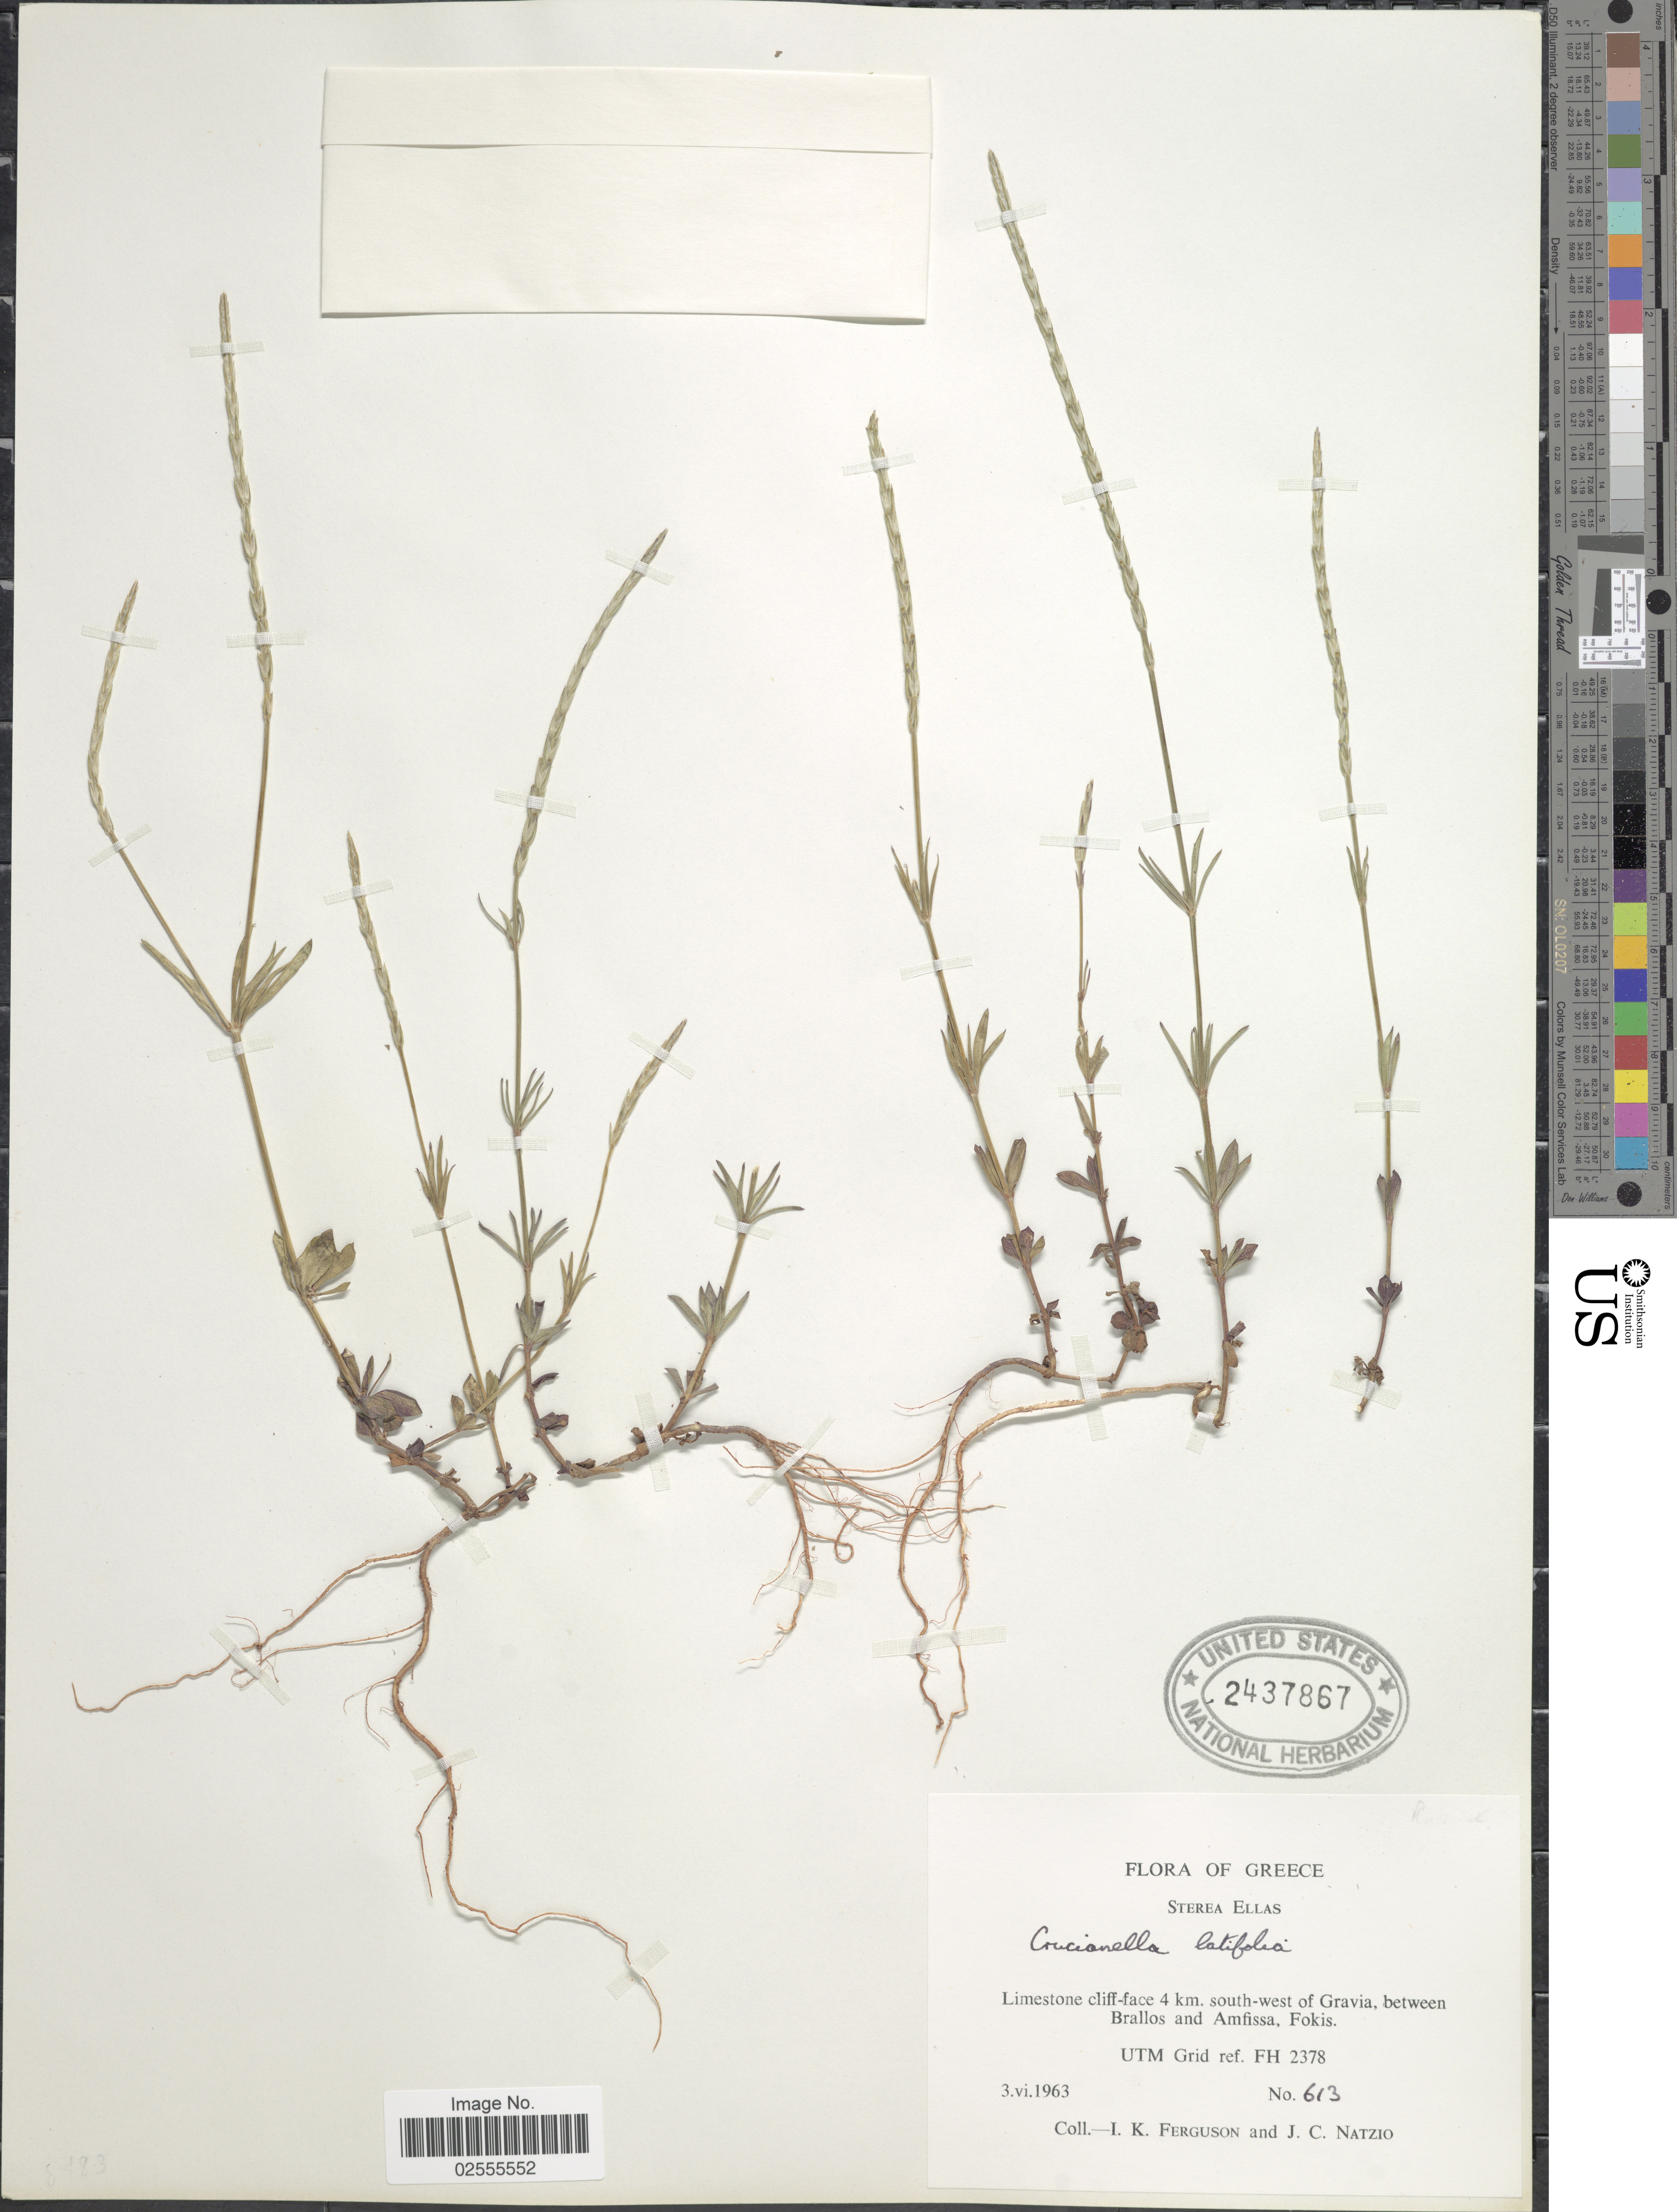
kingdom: Plantae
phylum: Tracheophyta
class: Magnoliopsida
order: Gentianales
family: Rubiaceae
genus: Crucianella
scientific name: Crucianella latifolia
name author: L.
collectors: I. K. Ferguson & J. Natzio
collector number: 613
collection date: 1963-06-03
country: Greece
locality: Sterra Ellas, Limestone cliff-face 4 km. south-west of Gravia, between Brallos and Amfissa, Fokis, UTM Grid ref. FH 2378.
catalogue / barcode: US 2437867